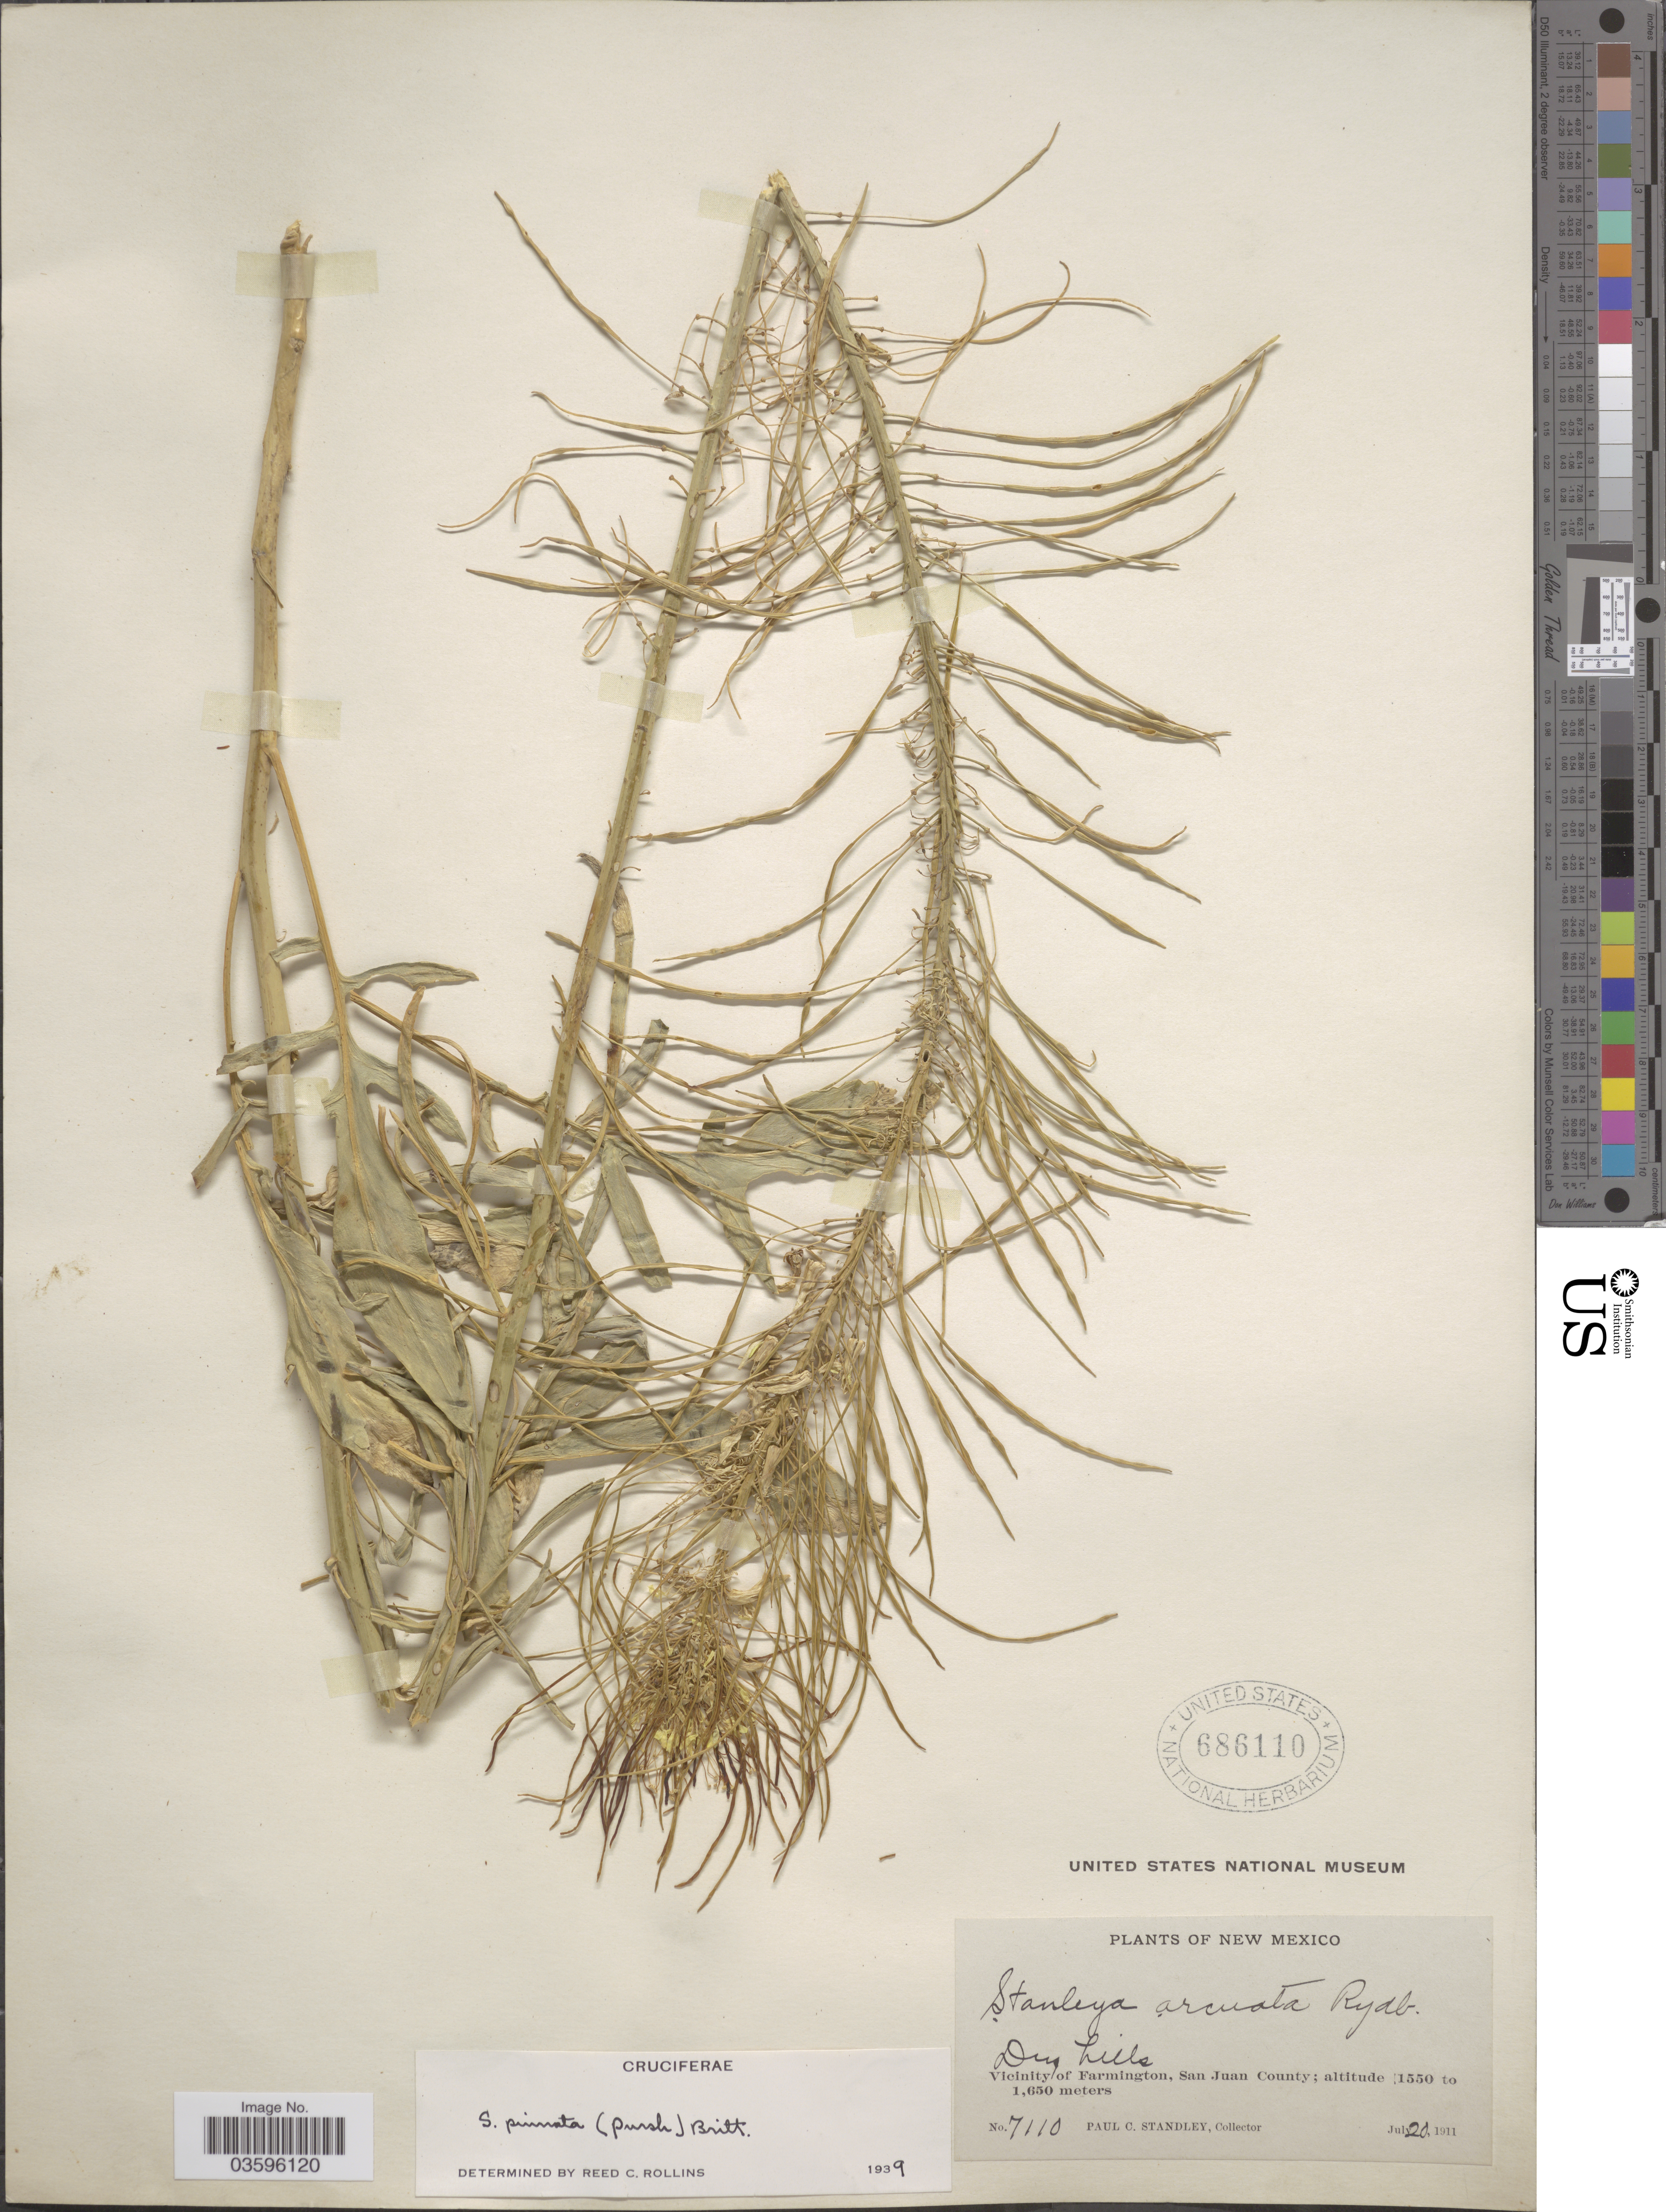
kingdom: Plantae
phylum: Tracheophyta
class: Magnoliopsida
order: Brassicales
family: Brassicaceae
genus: Stanleya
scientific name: Stanleya pinnata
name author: (Pursh) Britton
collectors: P. C. Standley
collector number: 7110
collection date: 1911-07-20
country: United States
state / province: New Mexico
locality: Vicinity of Farmington, San Juan County.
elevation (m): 1550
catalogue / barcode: US 686110